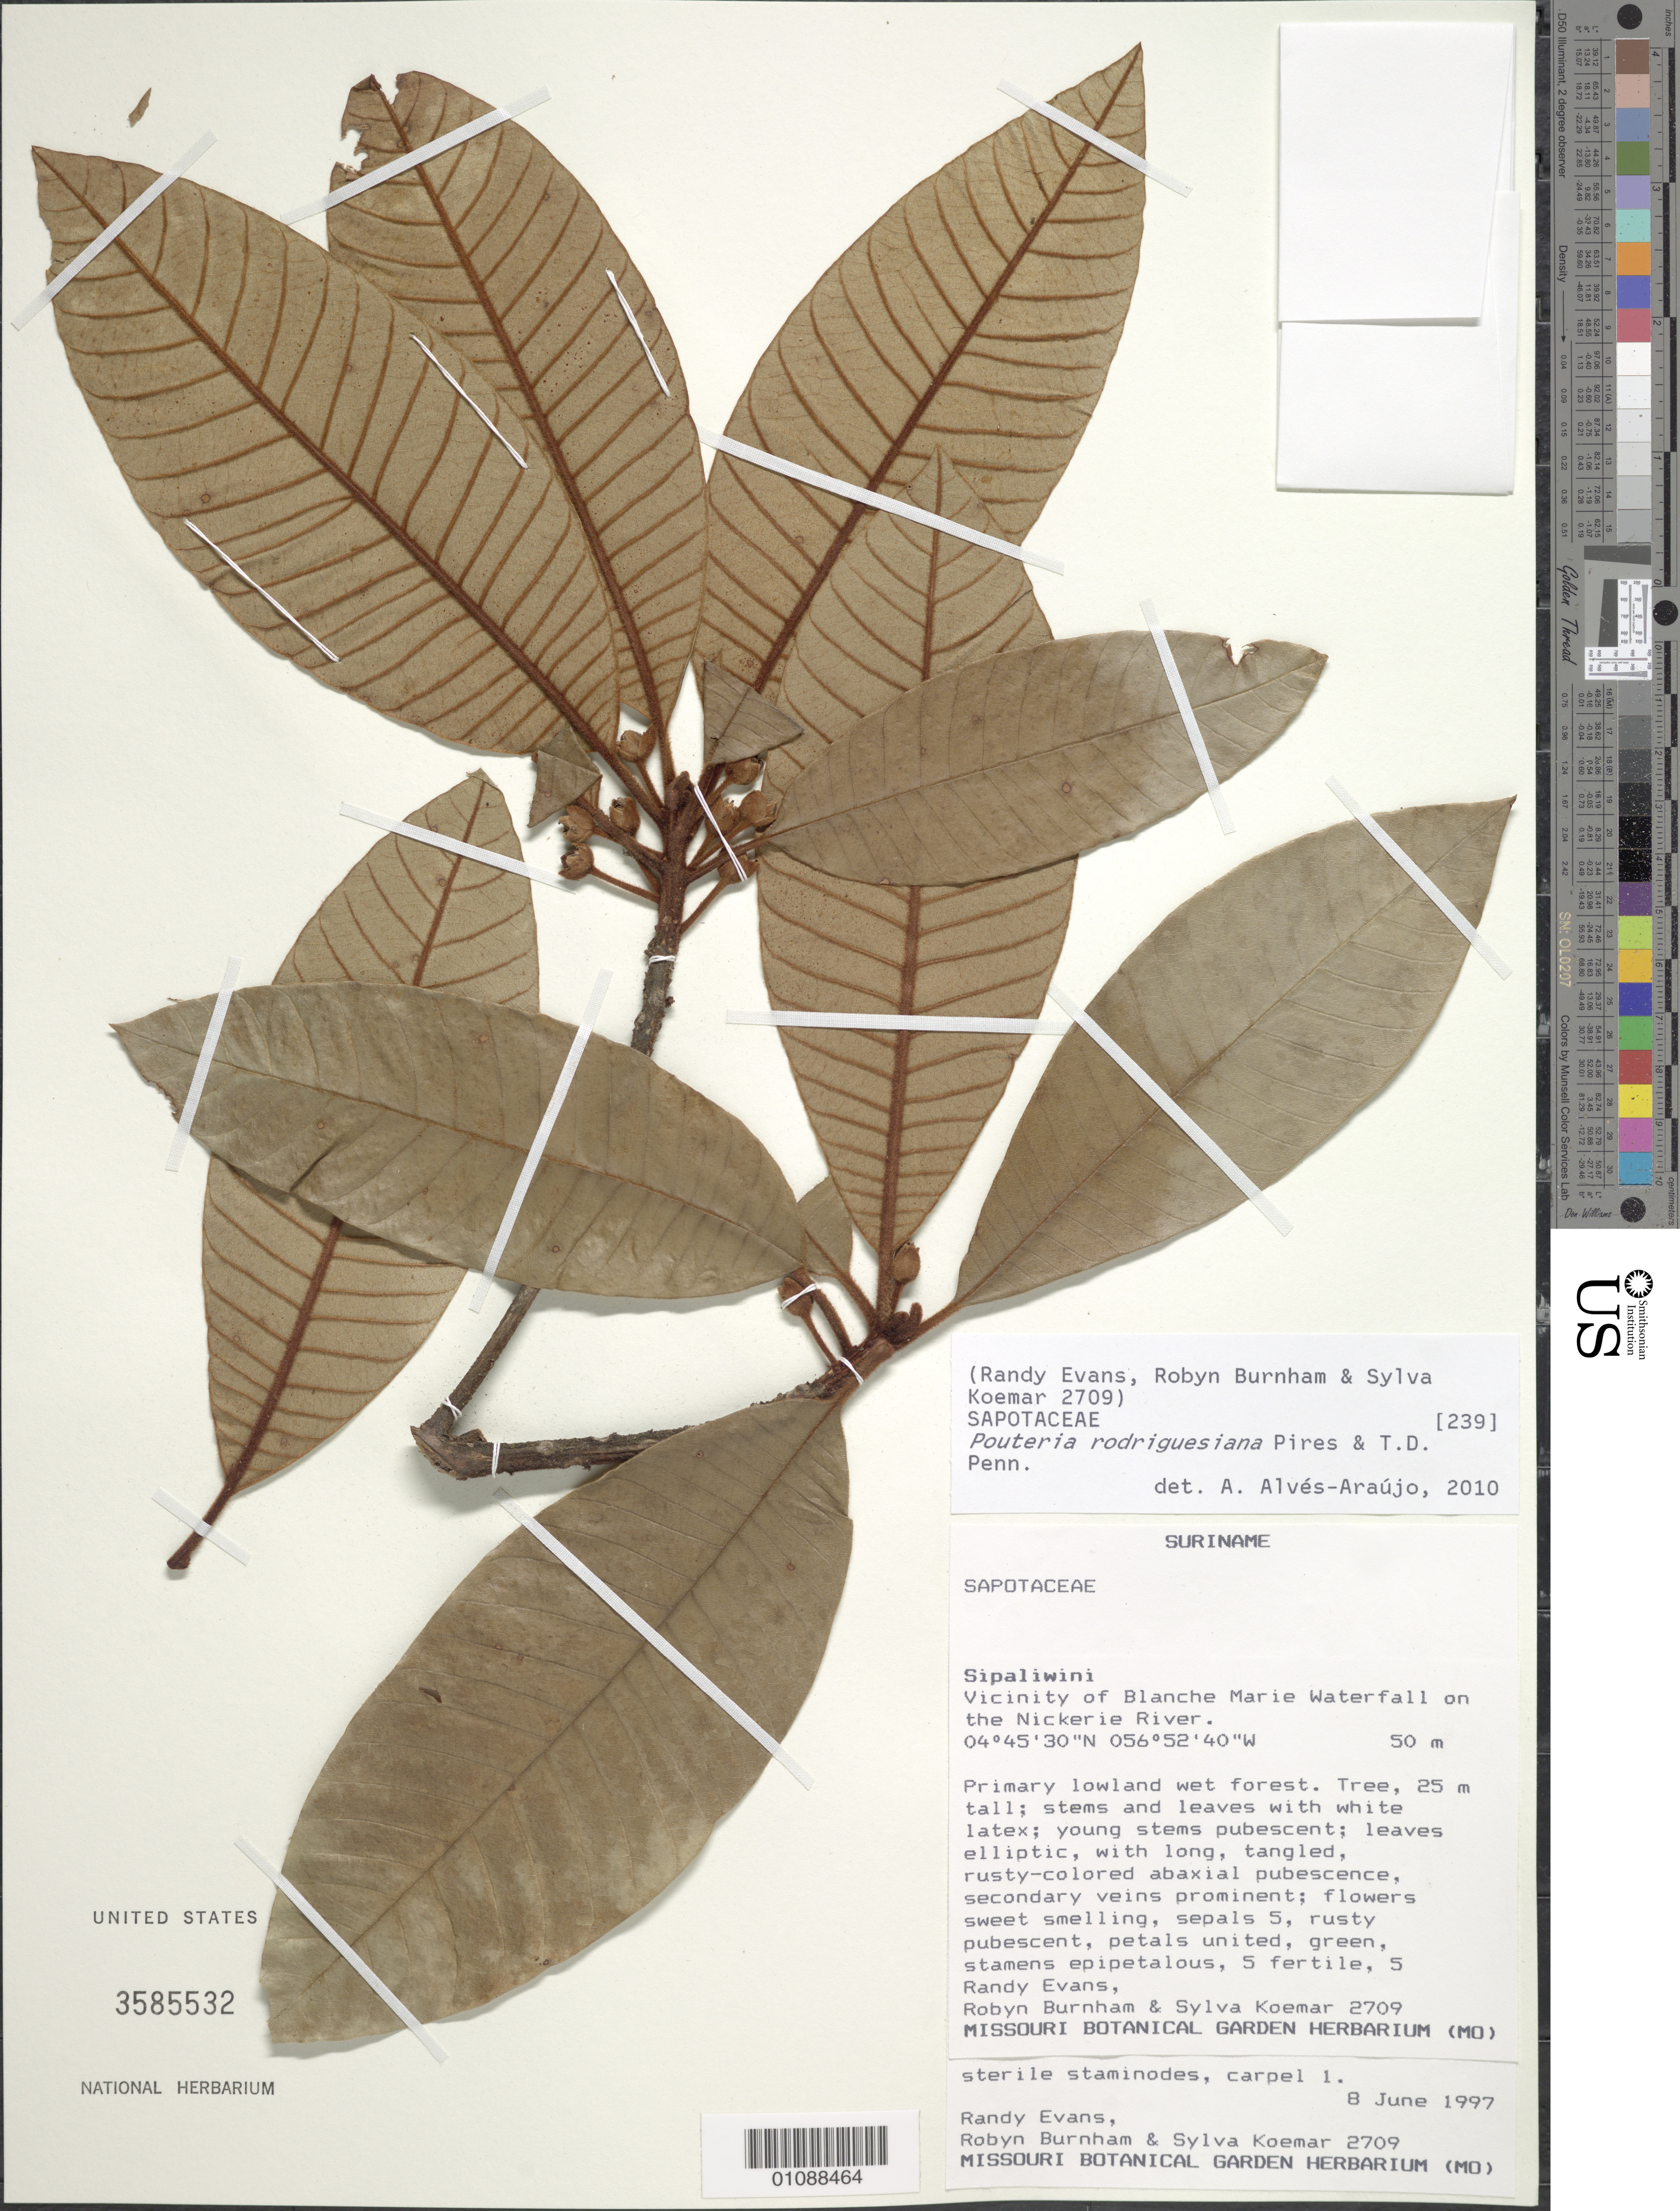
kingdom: Plantae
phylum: Tracheophyta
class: Magnoliopsida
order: Ericales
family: Sapotaceae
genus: Pouteria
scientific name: Pouteria rodriguesiana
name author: Pires & T.D. Penn.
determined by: Alvés-Araújo, A.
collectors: R. Evans, R. Burnham & S. Koemar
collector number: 2709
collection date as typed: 8-Jun-97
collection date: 1997-06-08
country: Suriname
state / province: Sipaliwini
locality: Blanche Marie Waterfall, vic., on Nickerie R.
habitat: Primary lowland wet forest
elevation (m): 50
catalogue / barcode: US 3585532